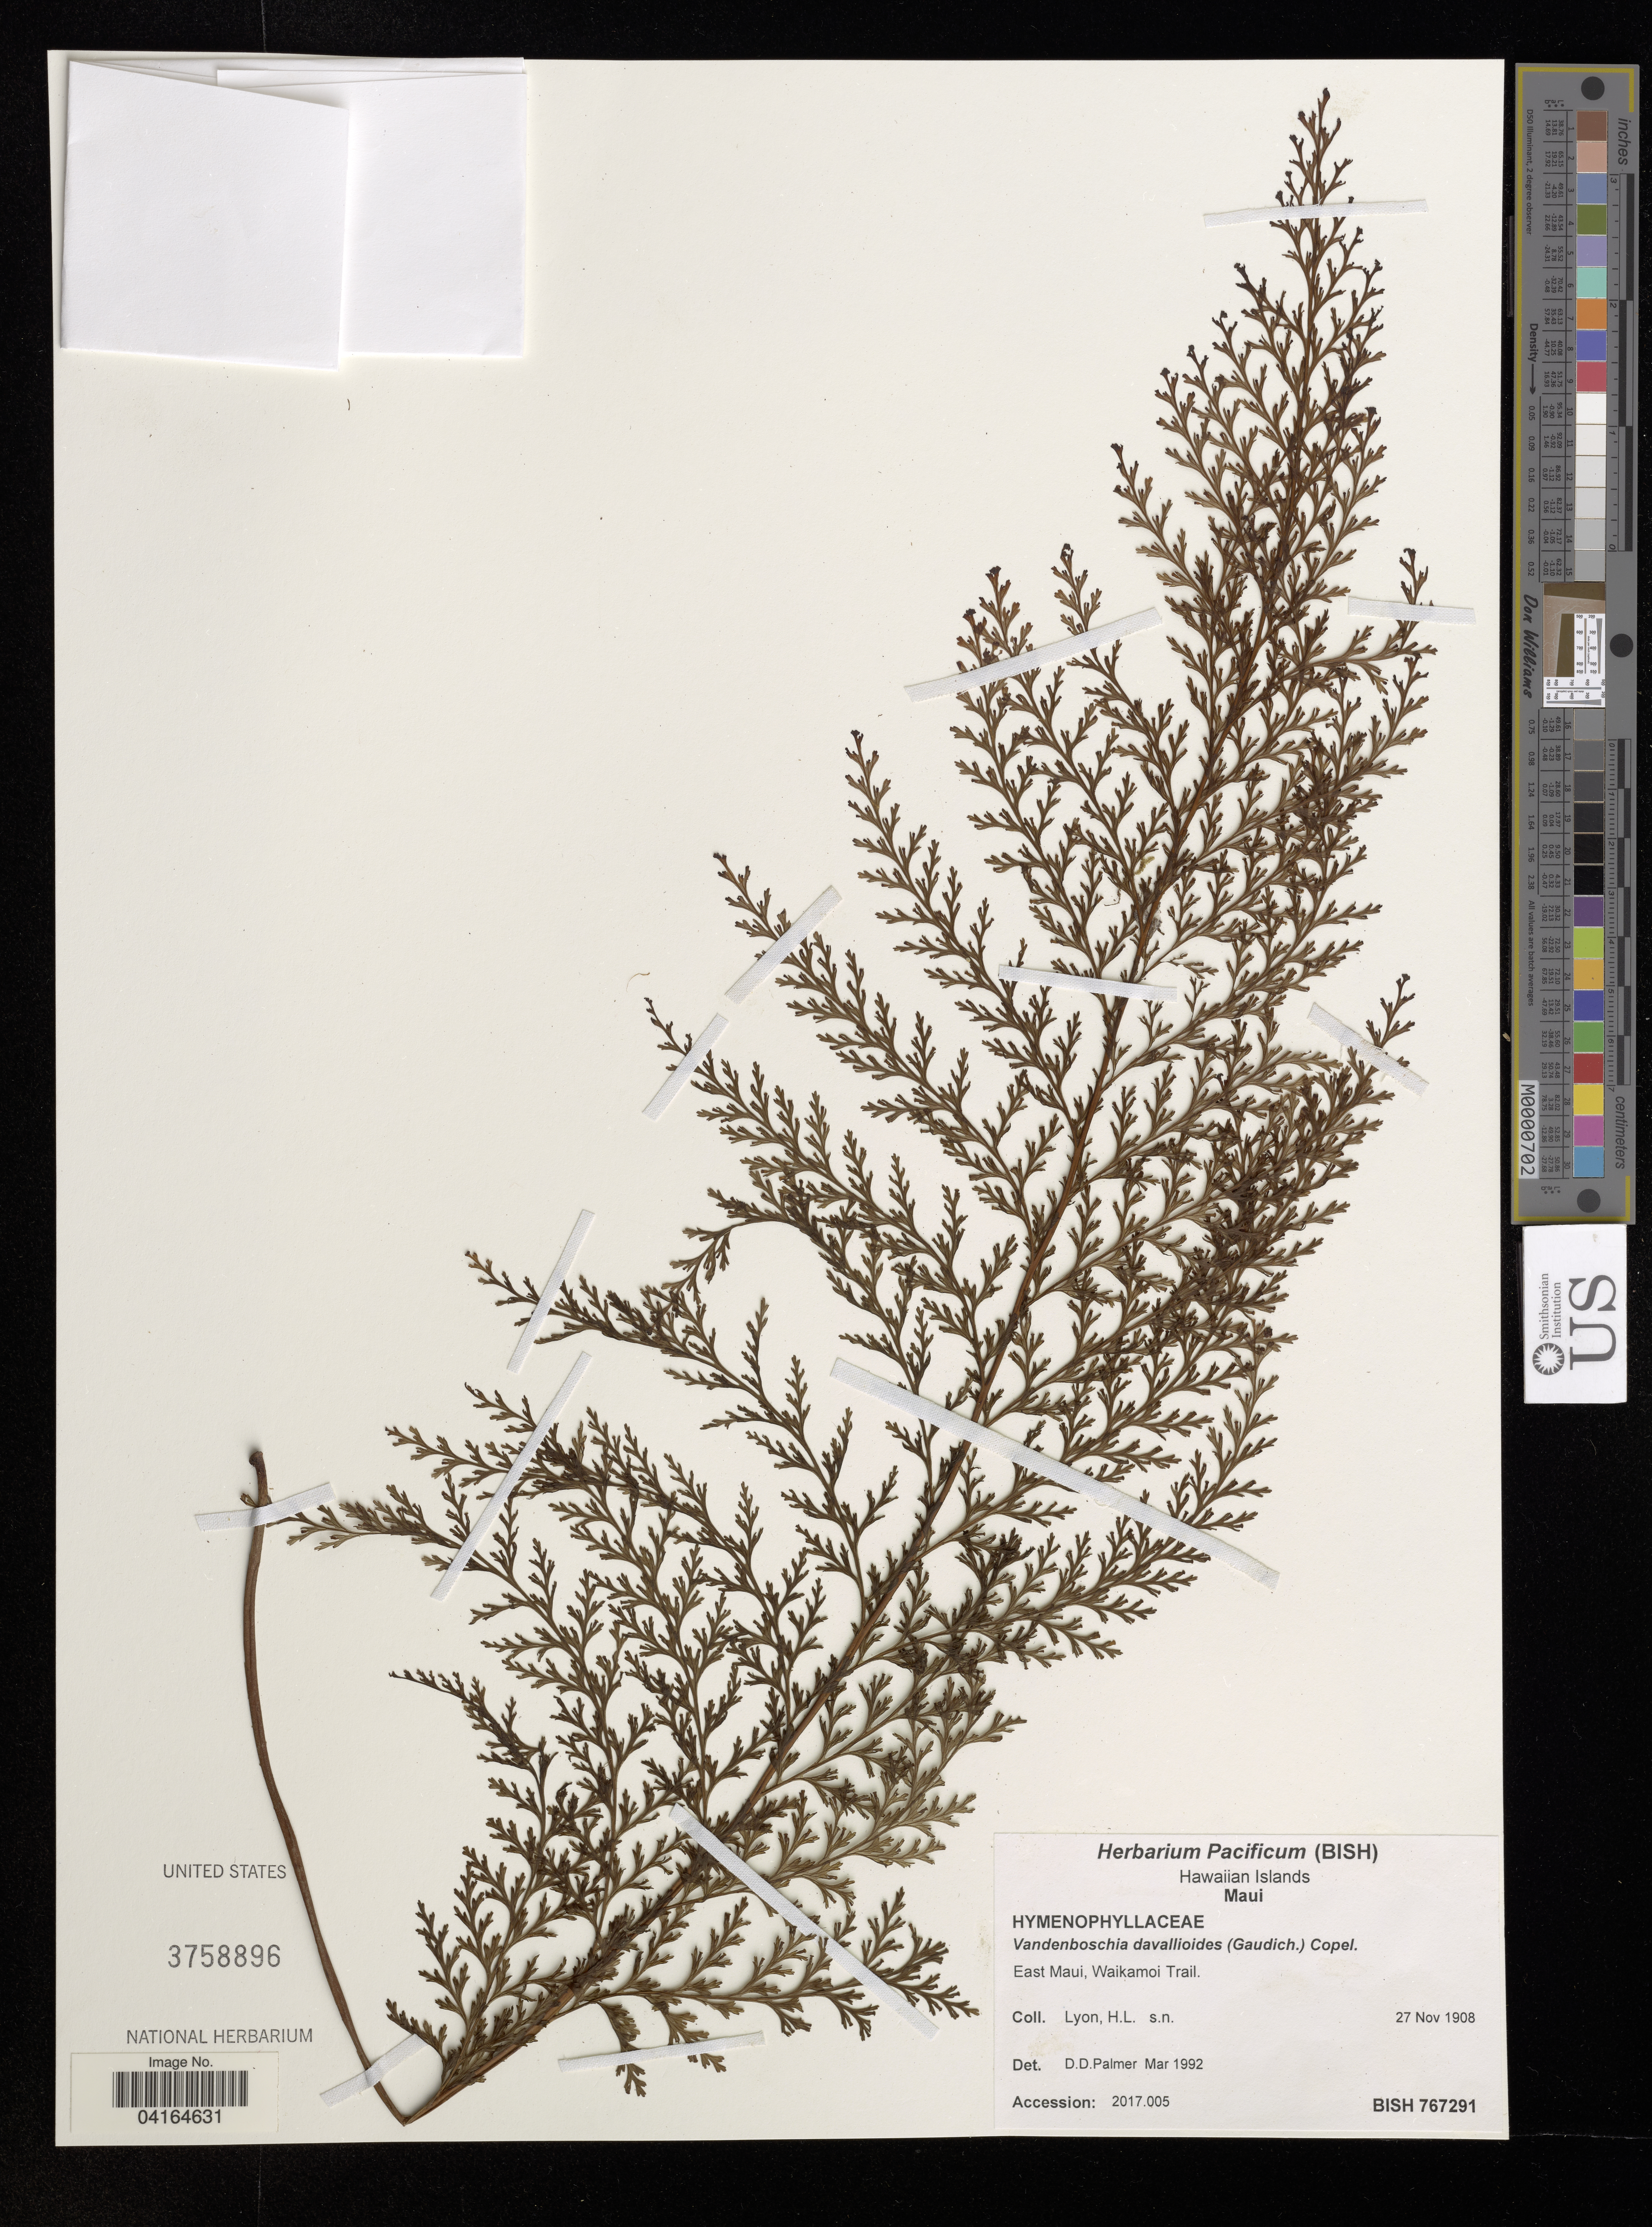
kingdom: Plantae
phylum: Tracheophyta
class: Polypodiopsida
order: Hymenophyllales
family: Hymenophyllaceae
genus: Vandenboschia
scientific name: Vandenboschia davallioides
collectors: H. Lyon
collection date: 1908-11-27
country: United States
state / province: Hawaii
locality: Hawaiian Islands. Maui. East Maui, Waikamoi Trail.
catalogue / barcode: US 3758896